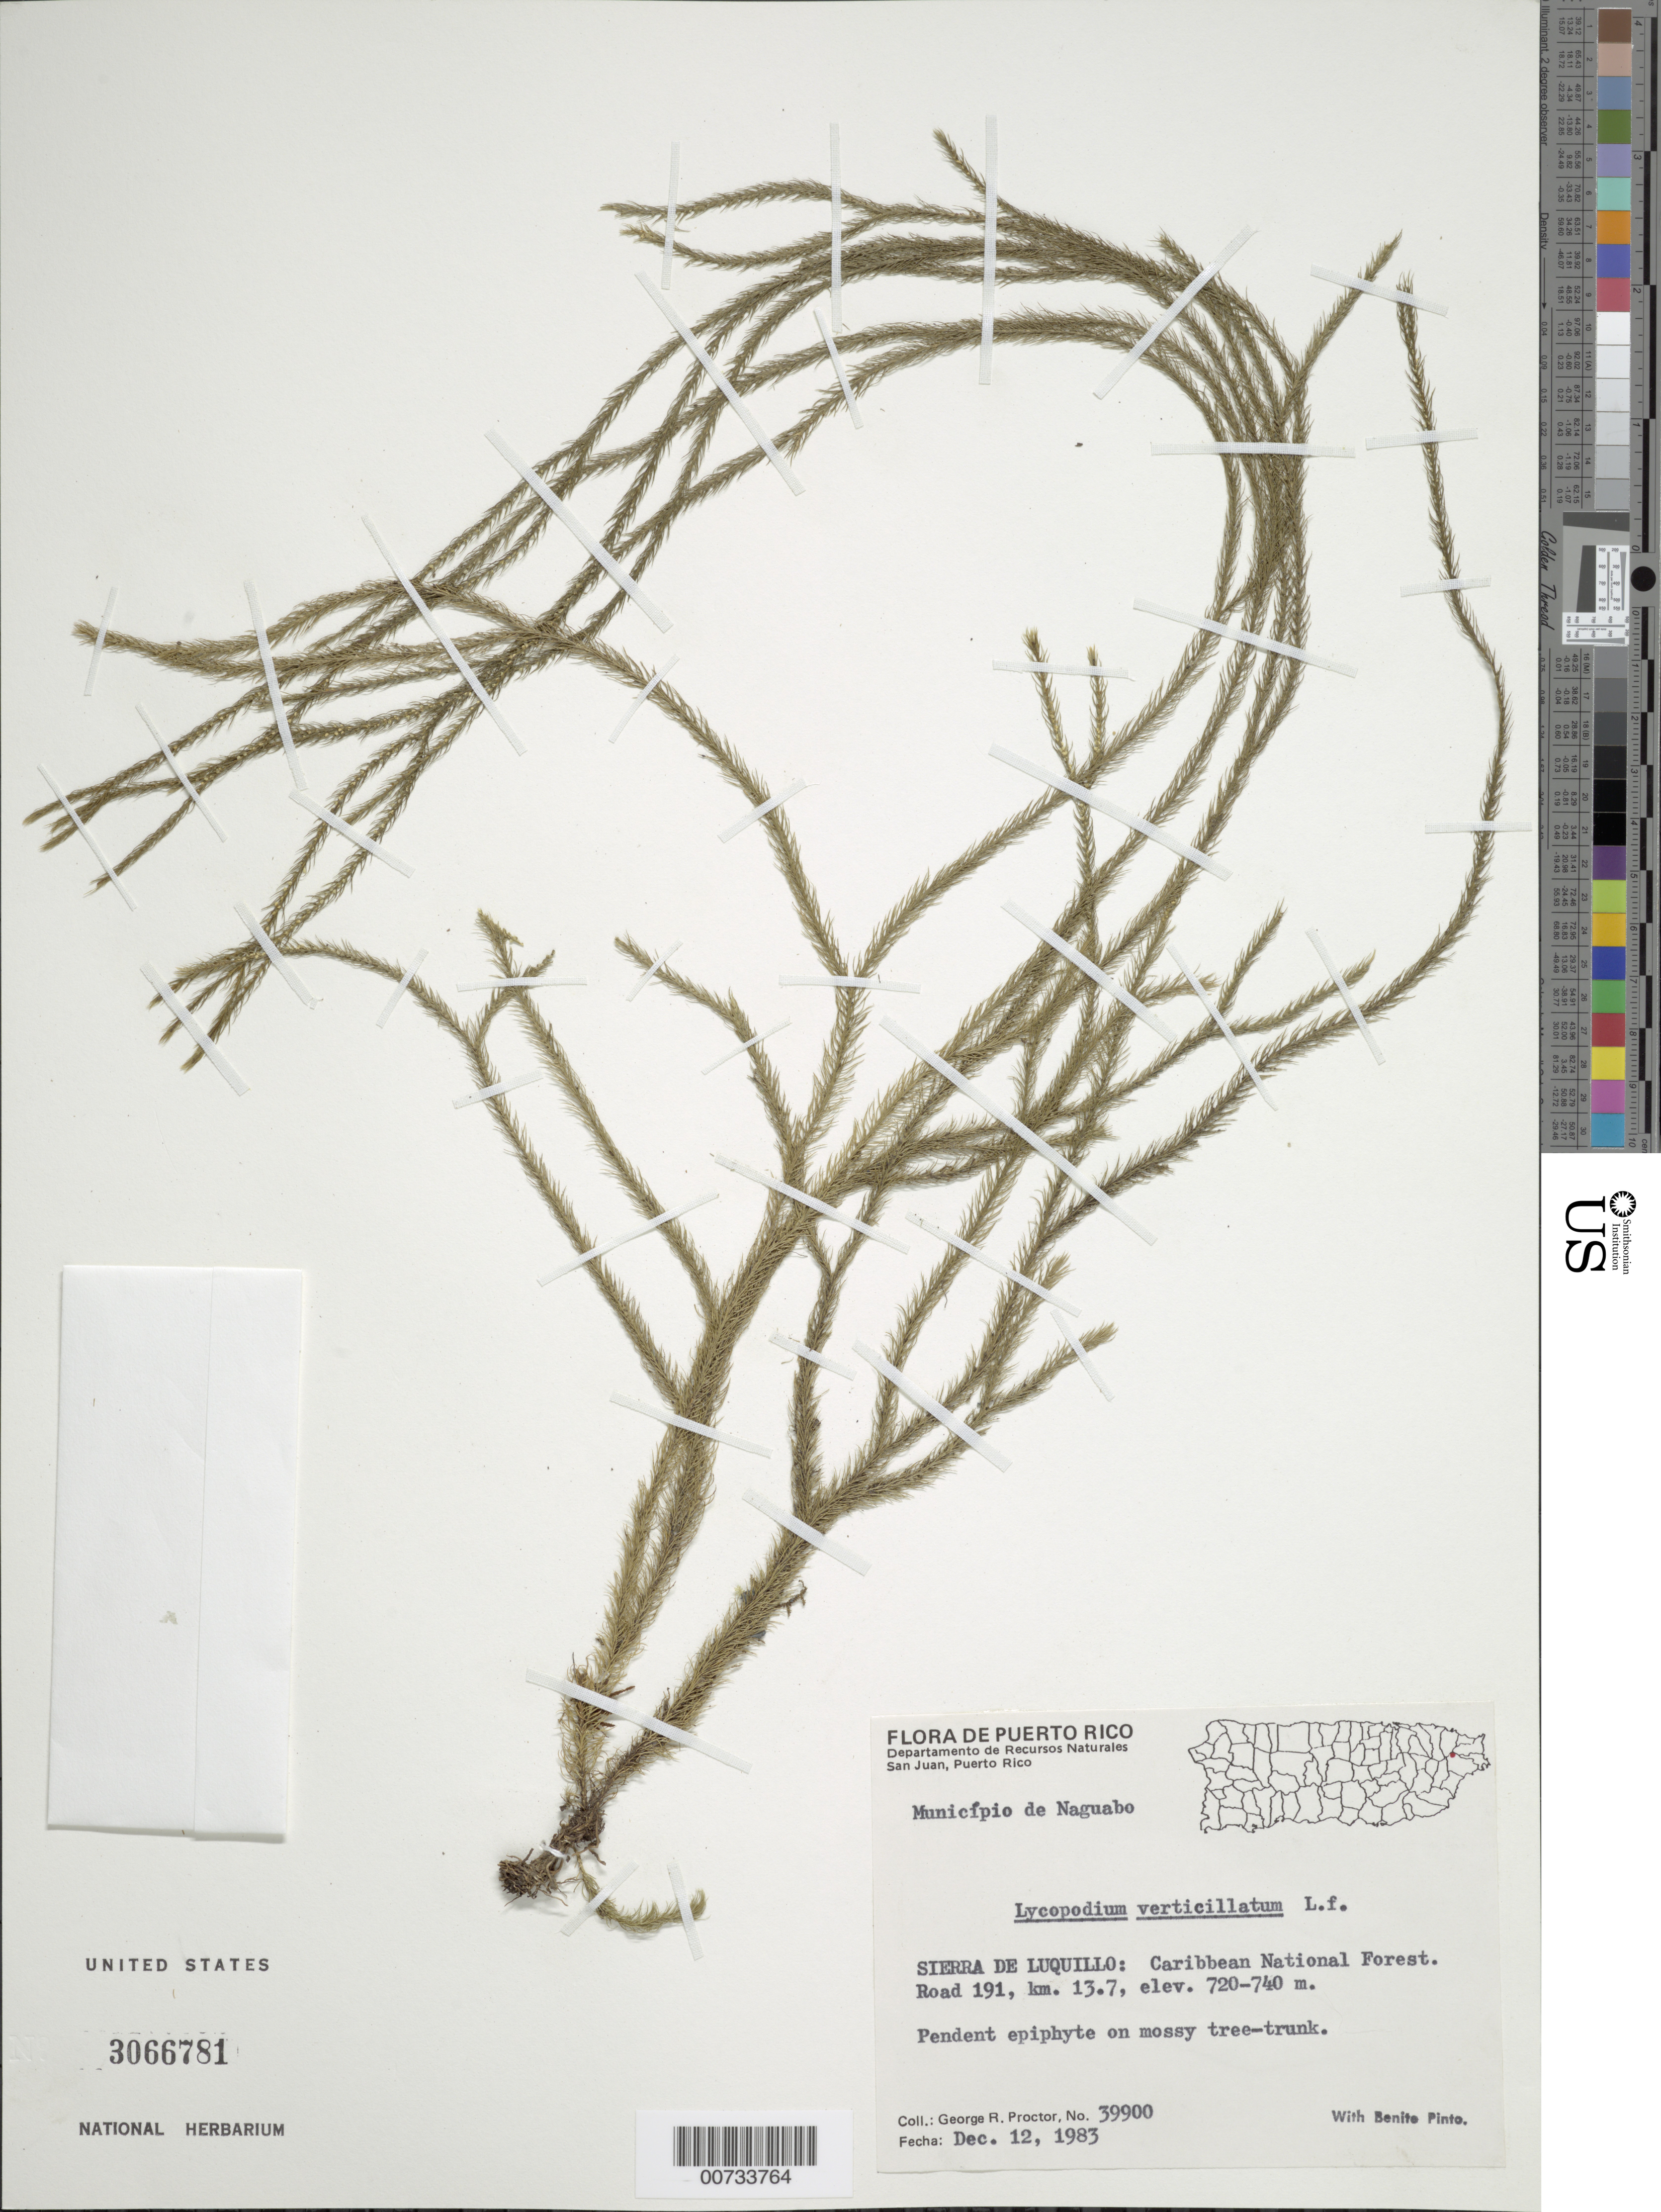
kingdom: Plantae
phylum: Tracheophyta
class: Lycopodiopsida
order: Lycopodiales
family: Lycopodiaceae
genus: Phlegmariurus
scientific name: Phlegmariurus filiformis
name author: (Sw.) W.H. Wagner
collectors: G. R. Proctor & B. Pinto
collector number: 39900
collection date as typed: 12 Dec 1983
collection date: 1983-12-12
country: Puerto Rico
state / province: Naguabo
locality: Mun. Naguabo, Sierra de Luquillo: Carib. Natl. Forest, Road 191, km 13.7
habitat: On mossy tree-trunk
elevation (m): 720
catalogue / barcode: US 3066781